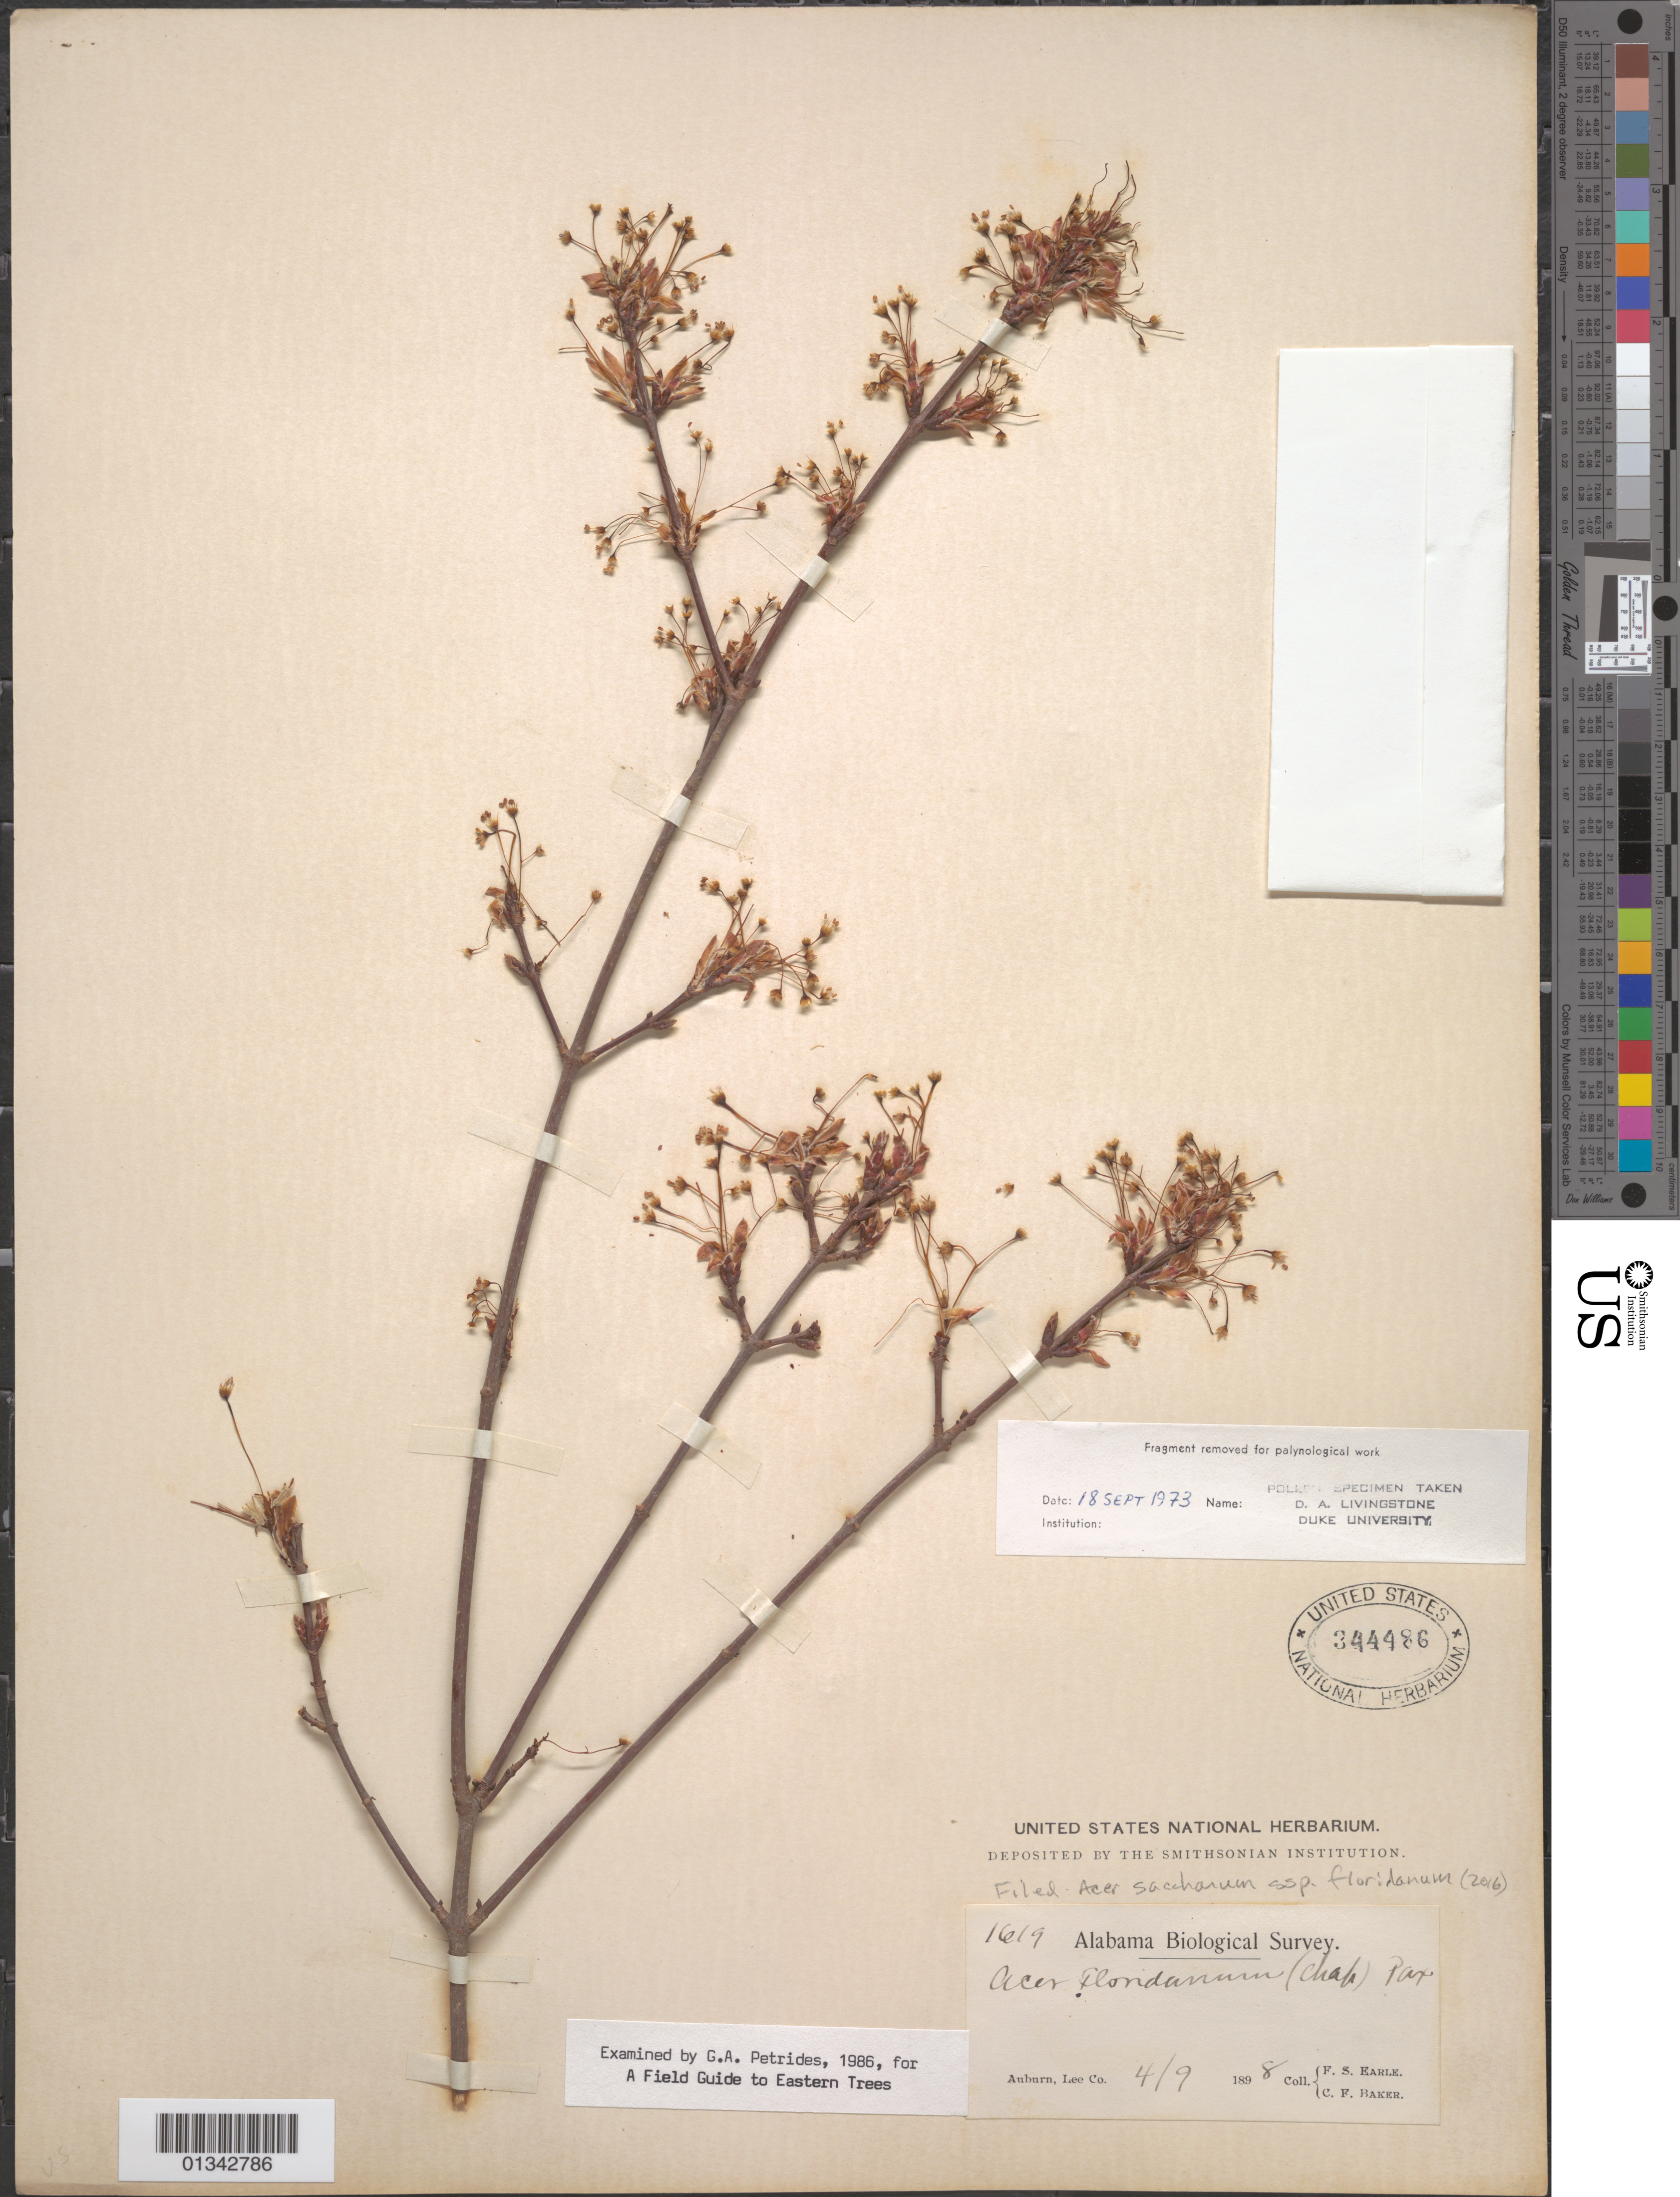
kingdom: Plantae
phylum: Tracheophyta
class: Magnoliopsida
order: Sapindales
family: Sapindaceae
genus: Acer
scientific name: Acer saccharum subsp. floridanum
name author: (Chapm.) Desmarais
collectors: F. S. Earle & C. F. Baker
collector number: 1619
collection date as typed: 4/9/1898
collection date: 1898-09-04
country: United States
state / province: Alabama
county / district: Lee County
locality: Auburn, Lee Co.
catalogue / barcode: US 344486